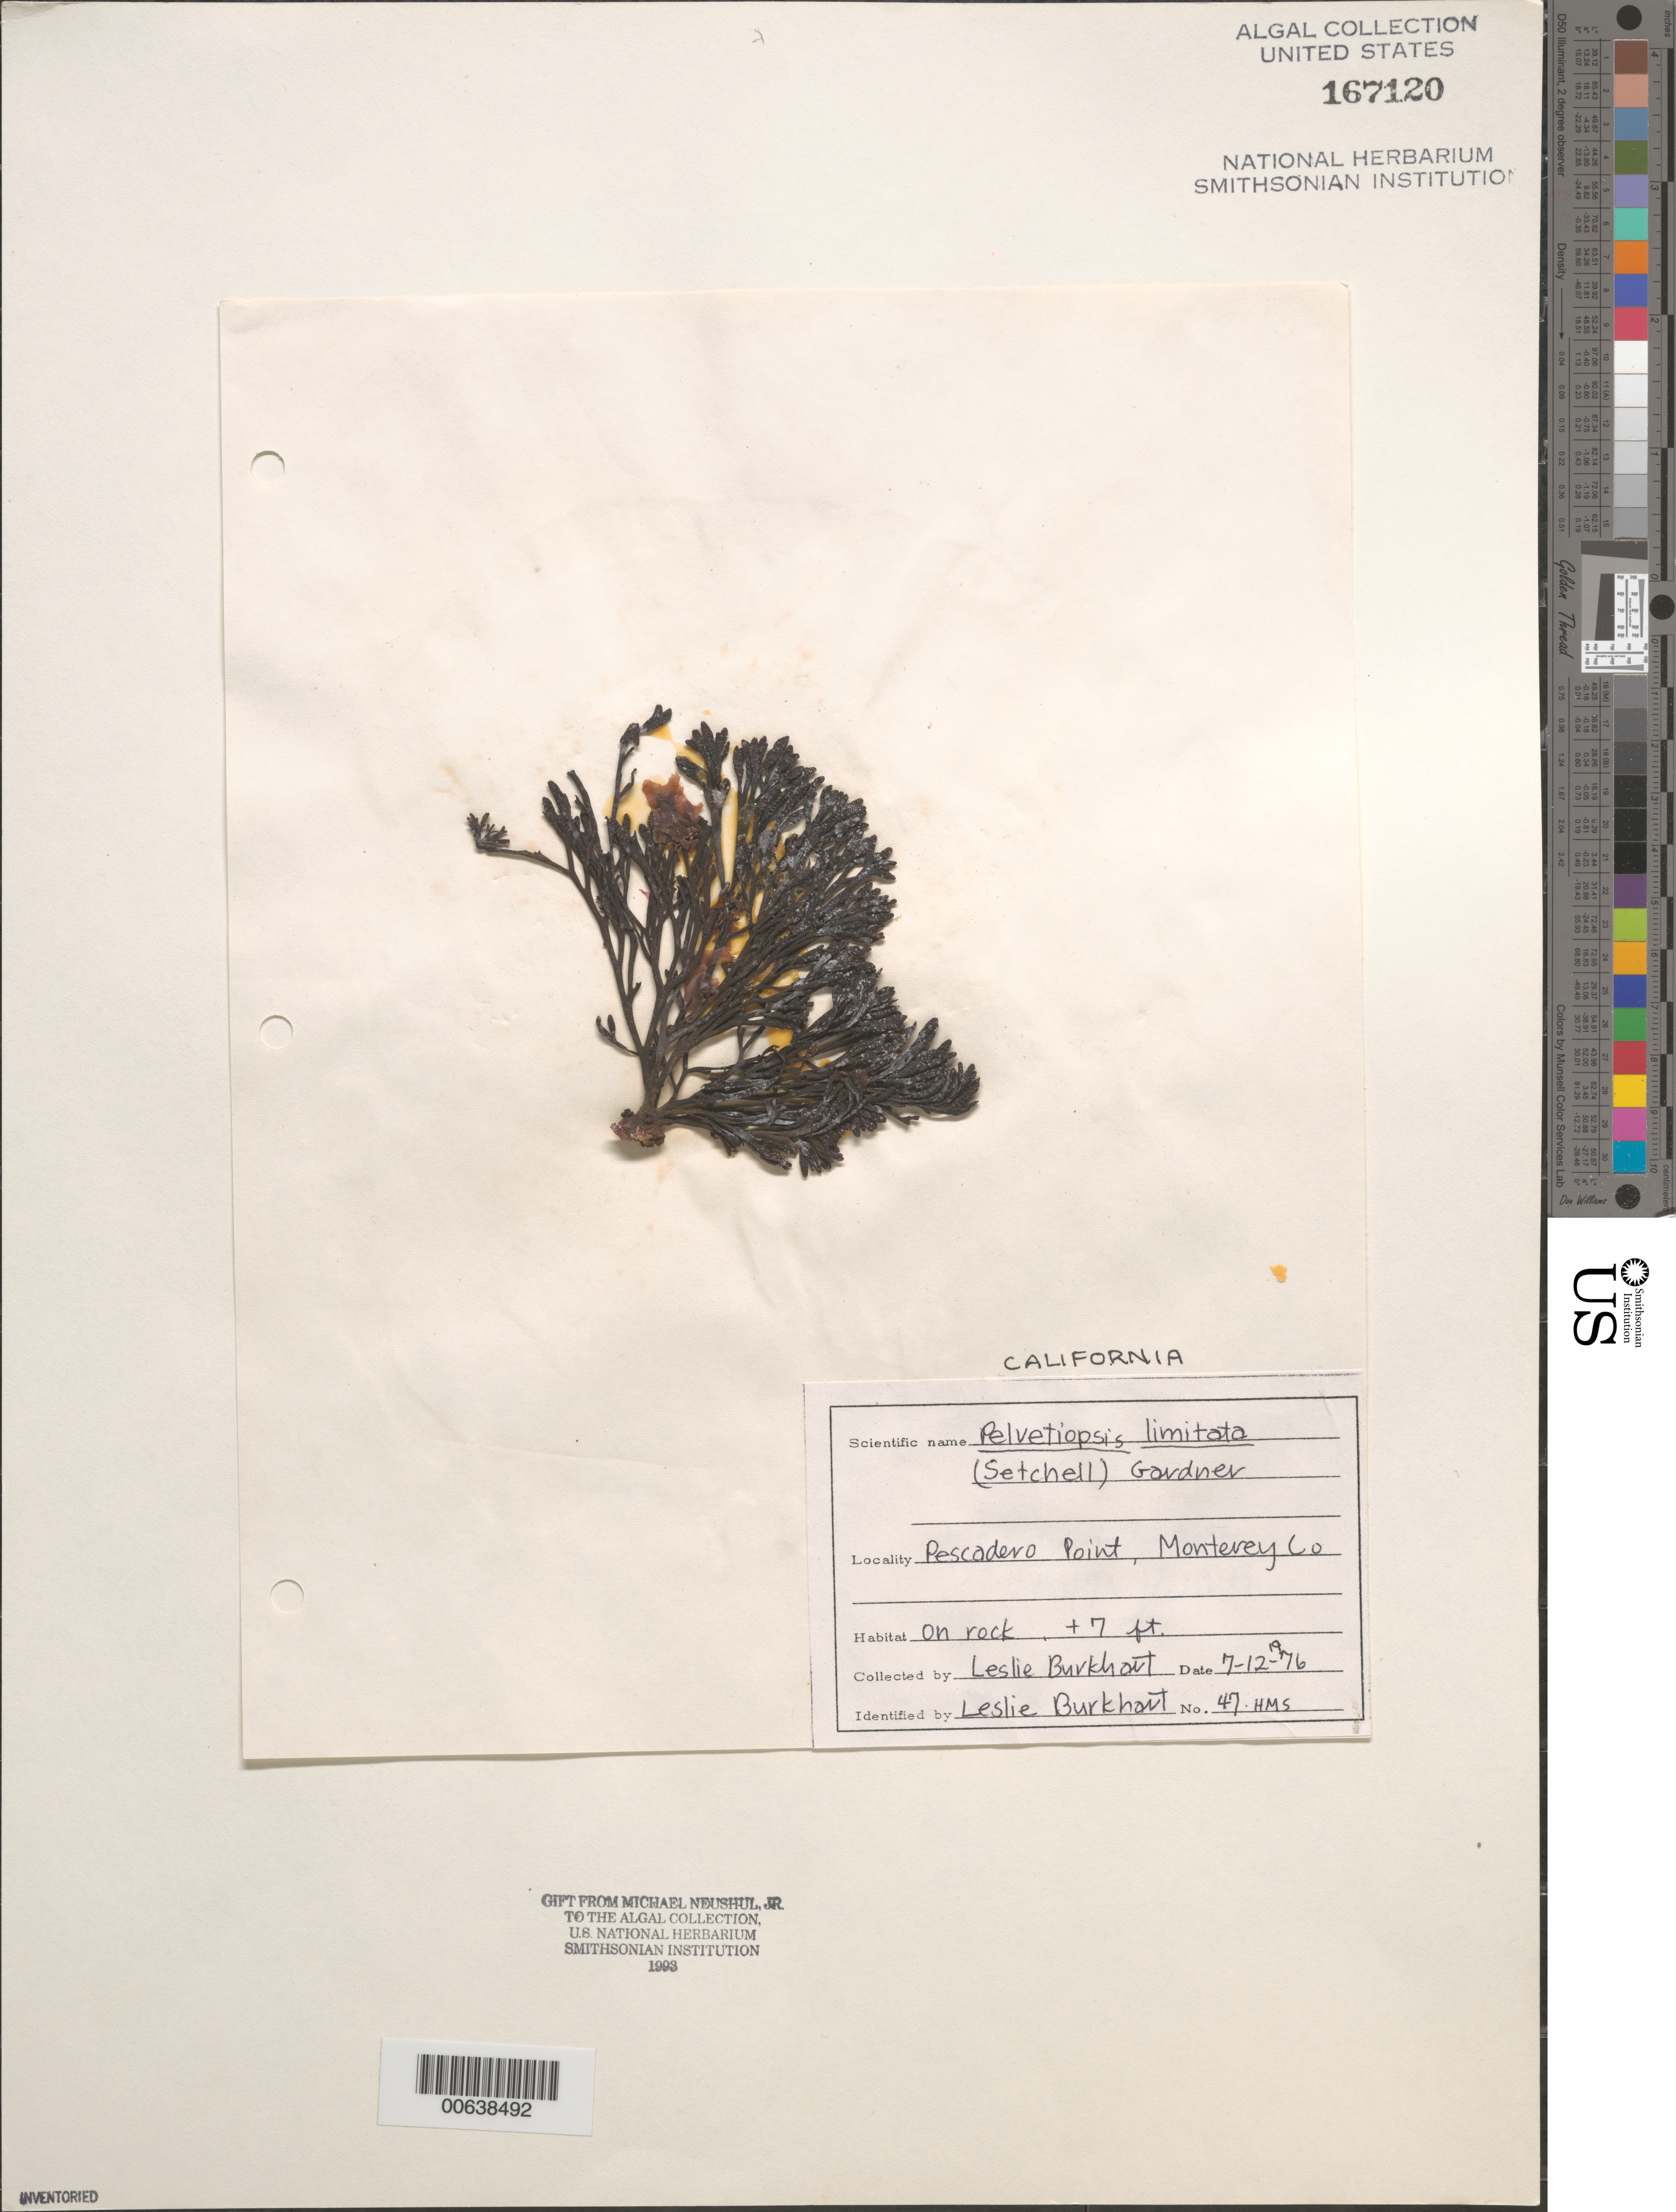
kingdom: Chromista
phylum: Ochrophyta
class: Phaeophyceae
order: Fucales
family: Fucaceae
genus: Pelvetiopsis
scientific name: Pelvetiopsis limitata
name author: N.L. Gardner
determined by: Burkhart, L.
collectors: L. Burkhart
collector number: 47 HMS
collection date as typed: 12 Jul 1976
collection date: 1976-07-12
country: United States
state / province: California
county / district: Monterey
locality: Pescadero Point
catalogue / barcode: US 167120